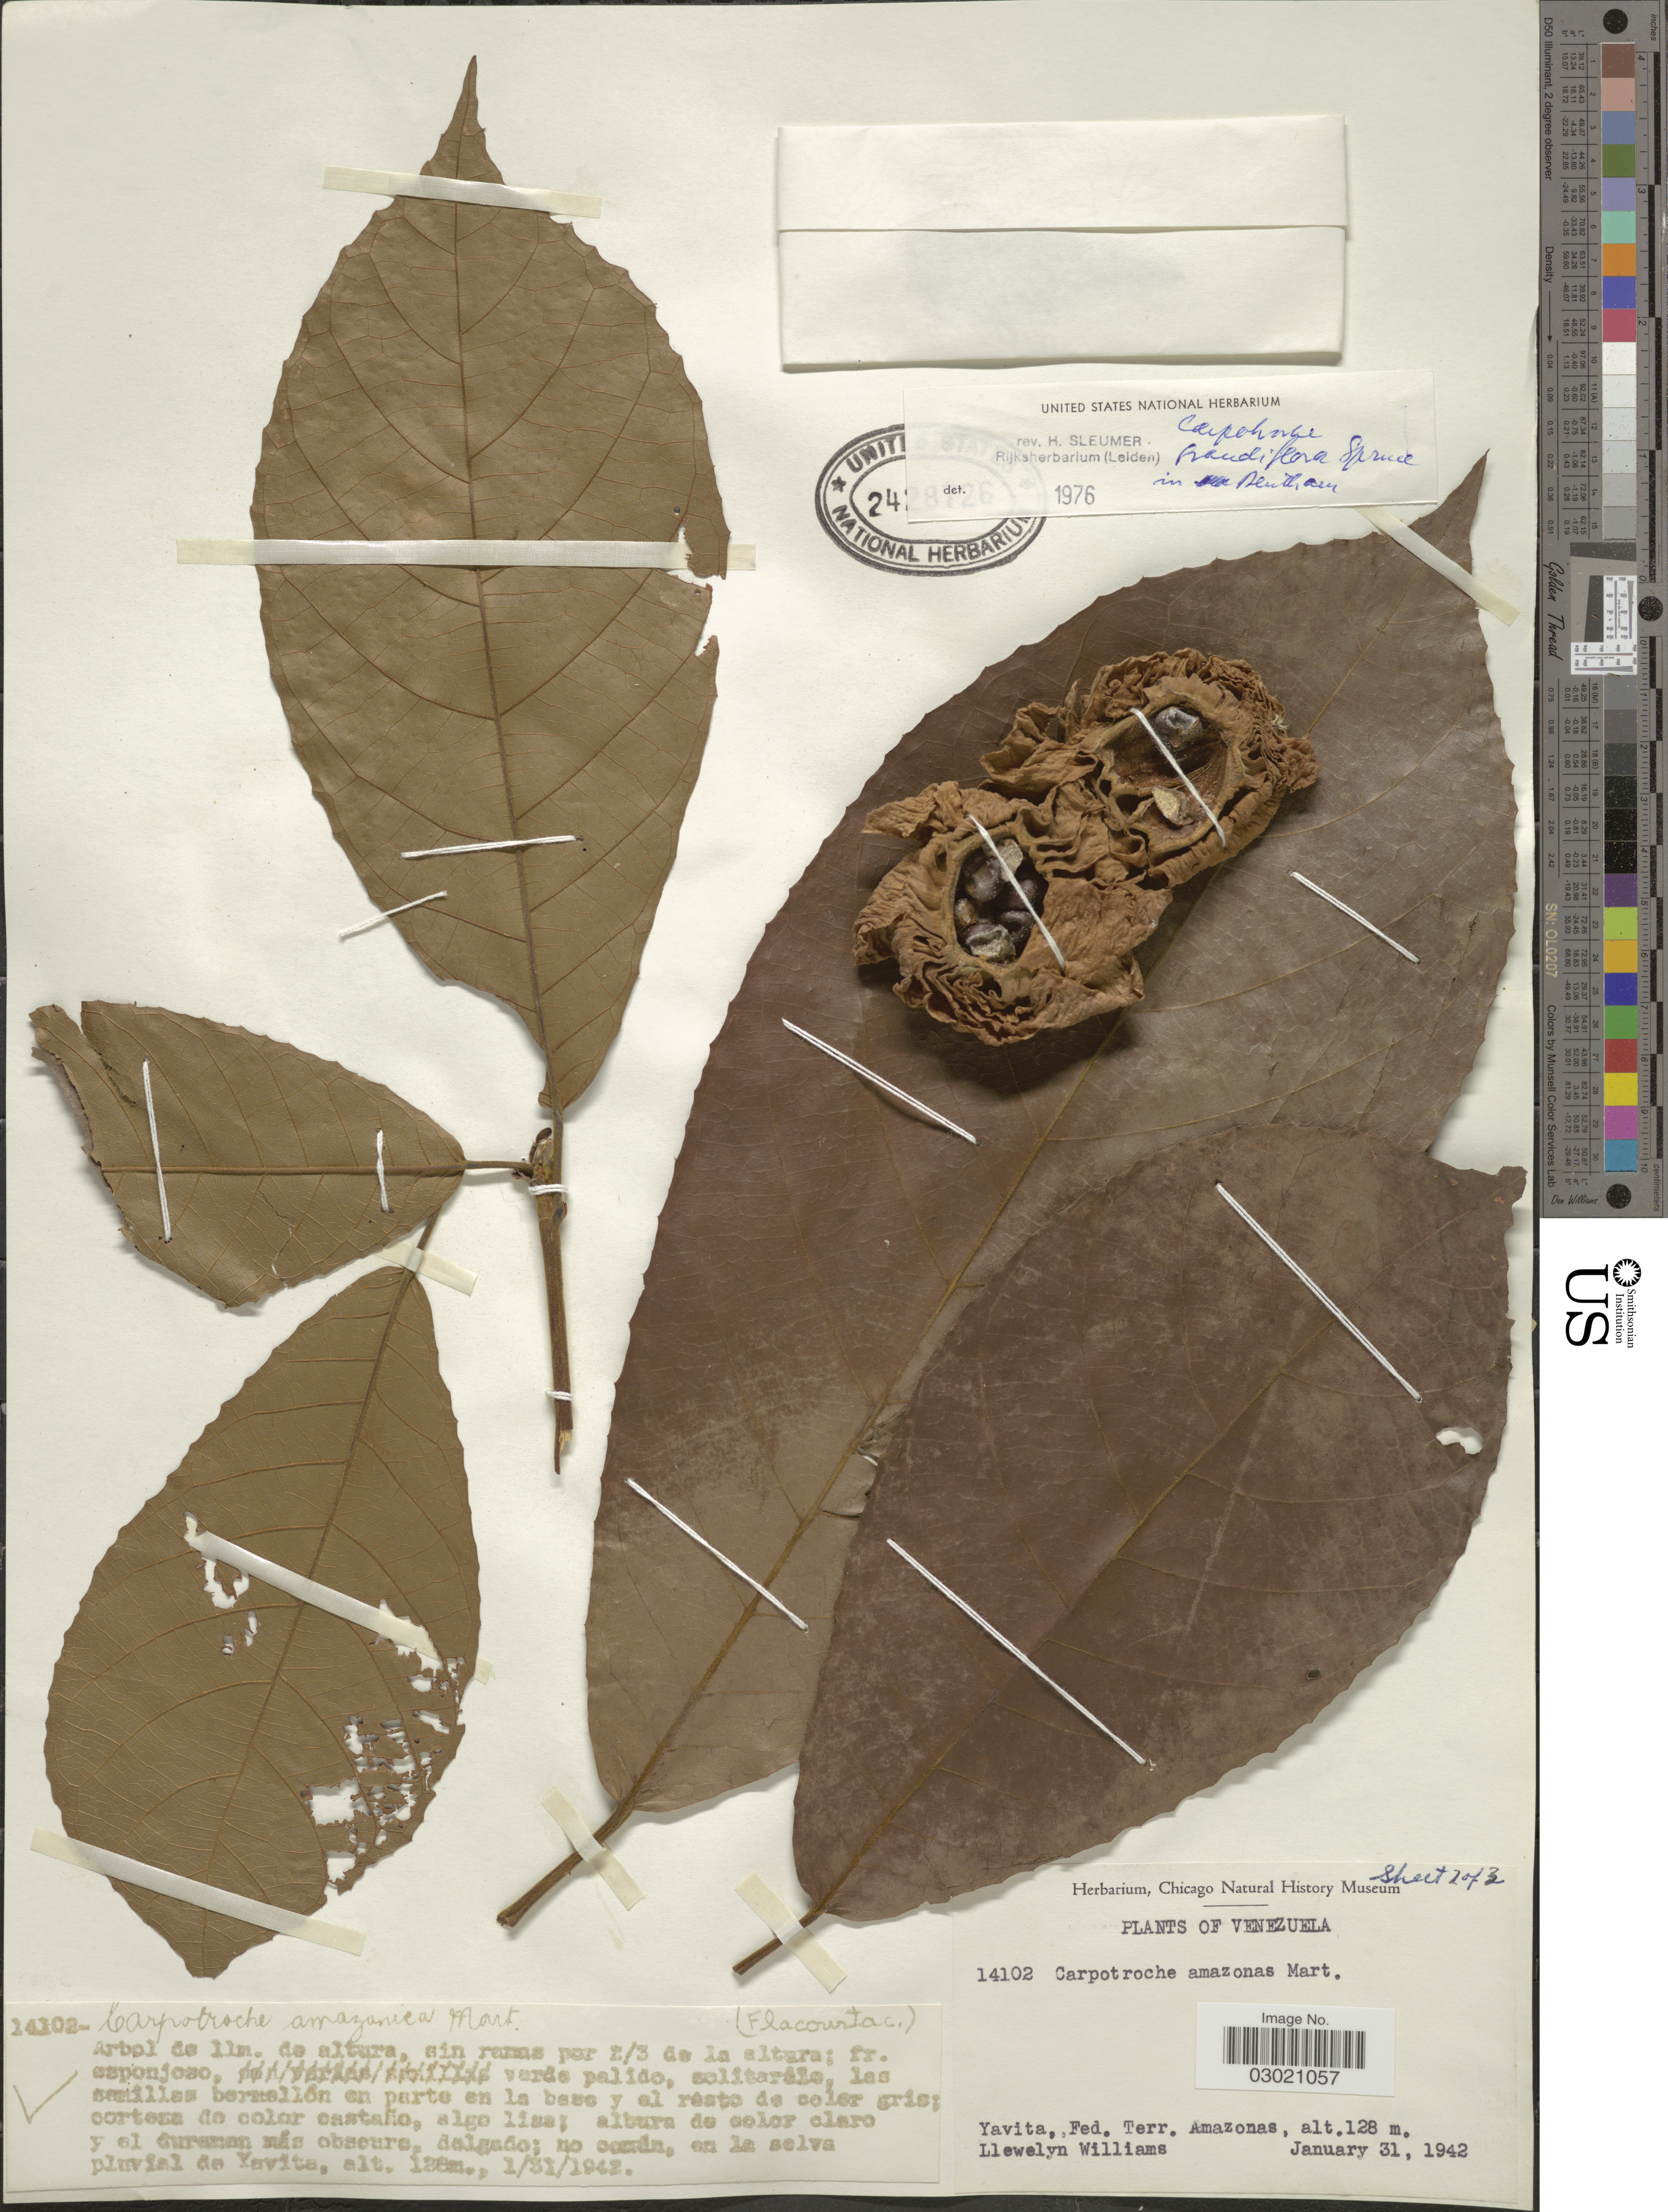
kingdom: Plantae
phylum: Tracheophyta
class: Magnoliopsida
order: Malpighiales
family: Achariaceae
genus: Carpotroche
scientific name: Carpotroche grandiflora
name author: Spruce ex Eichler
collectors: Ll. Williams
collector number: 14102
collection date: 1942-01-31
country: Venezuela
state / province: Amazonas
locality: Yavita, Fed. Terr. Amazonas. En la selva pluvial de Yavita.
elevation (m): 128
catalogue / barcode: US 2428126